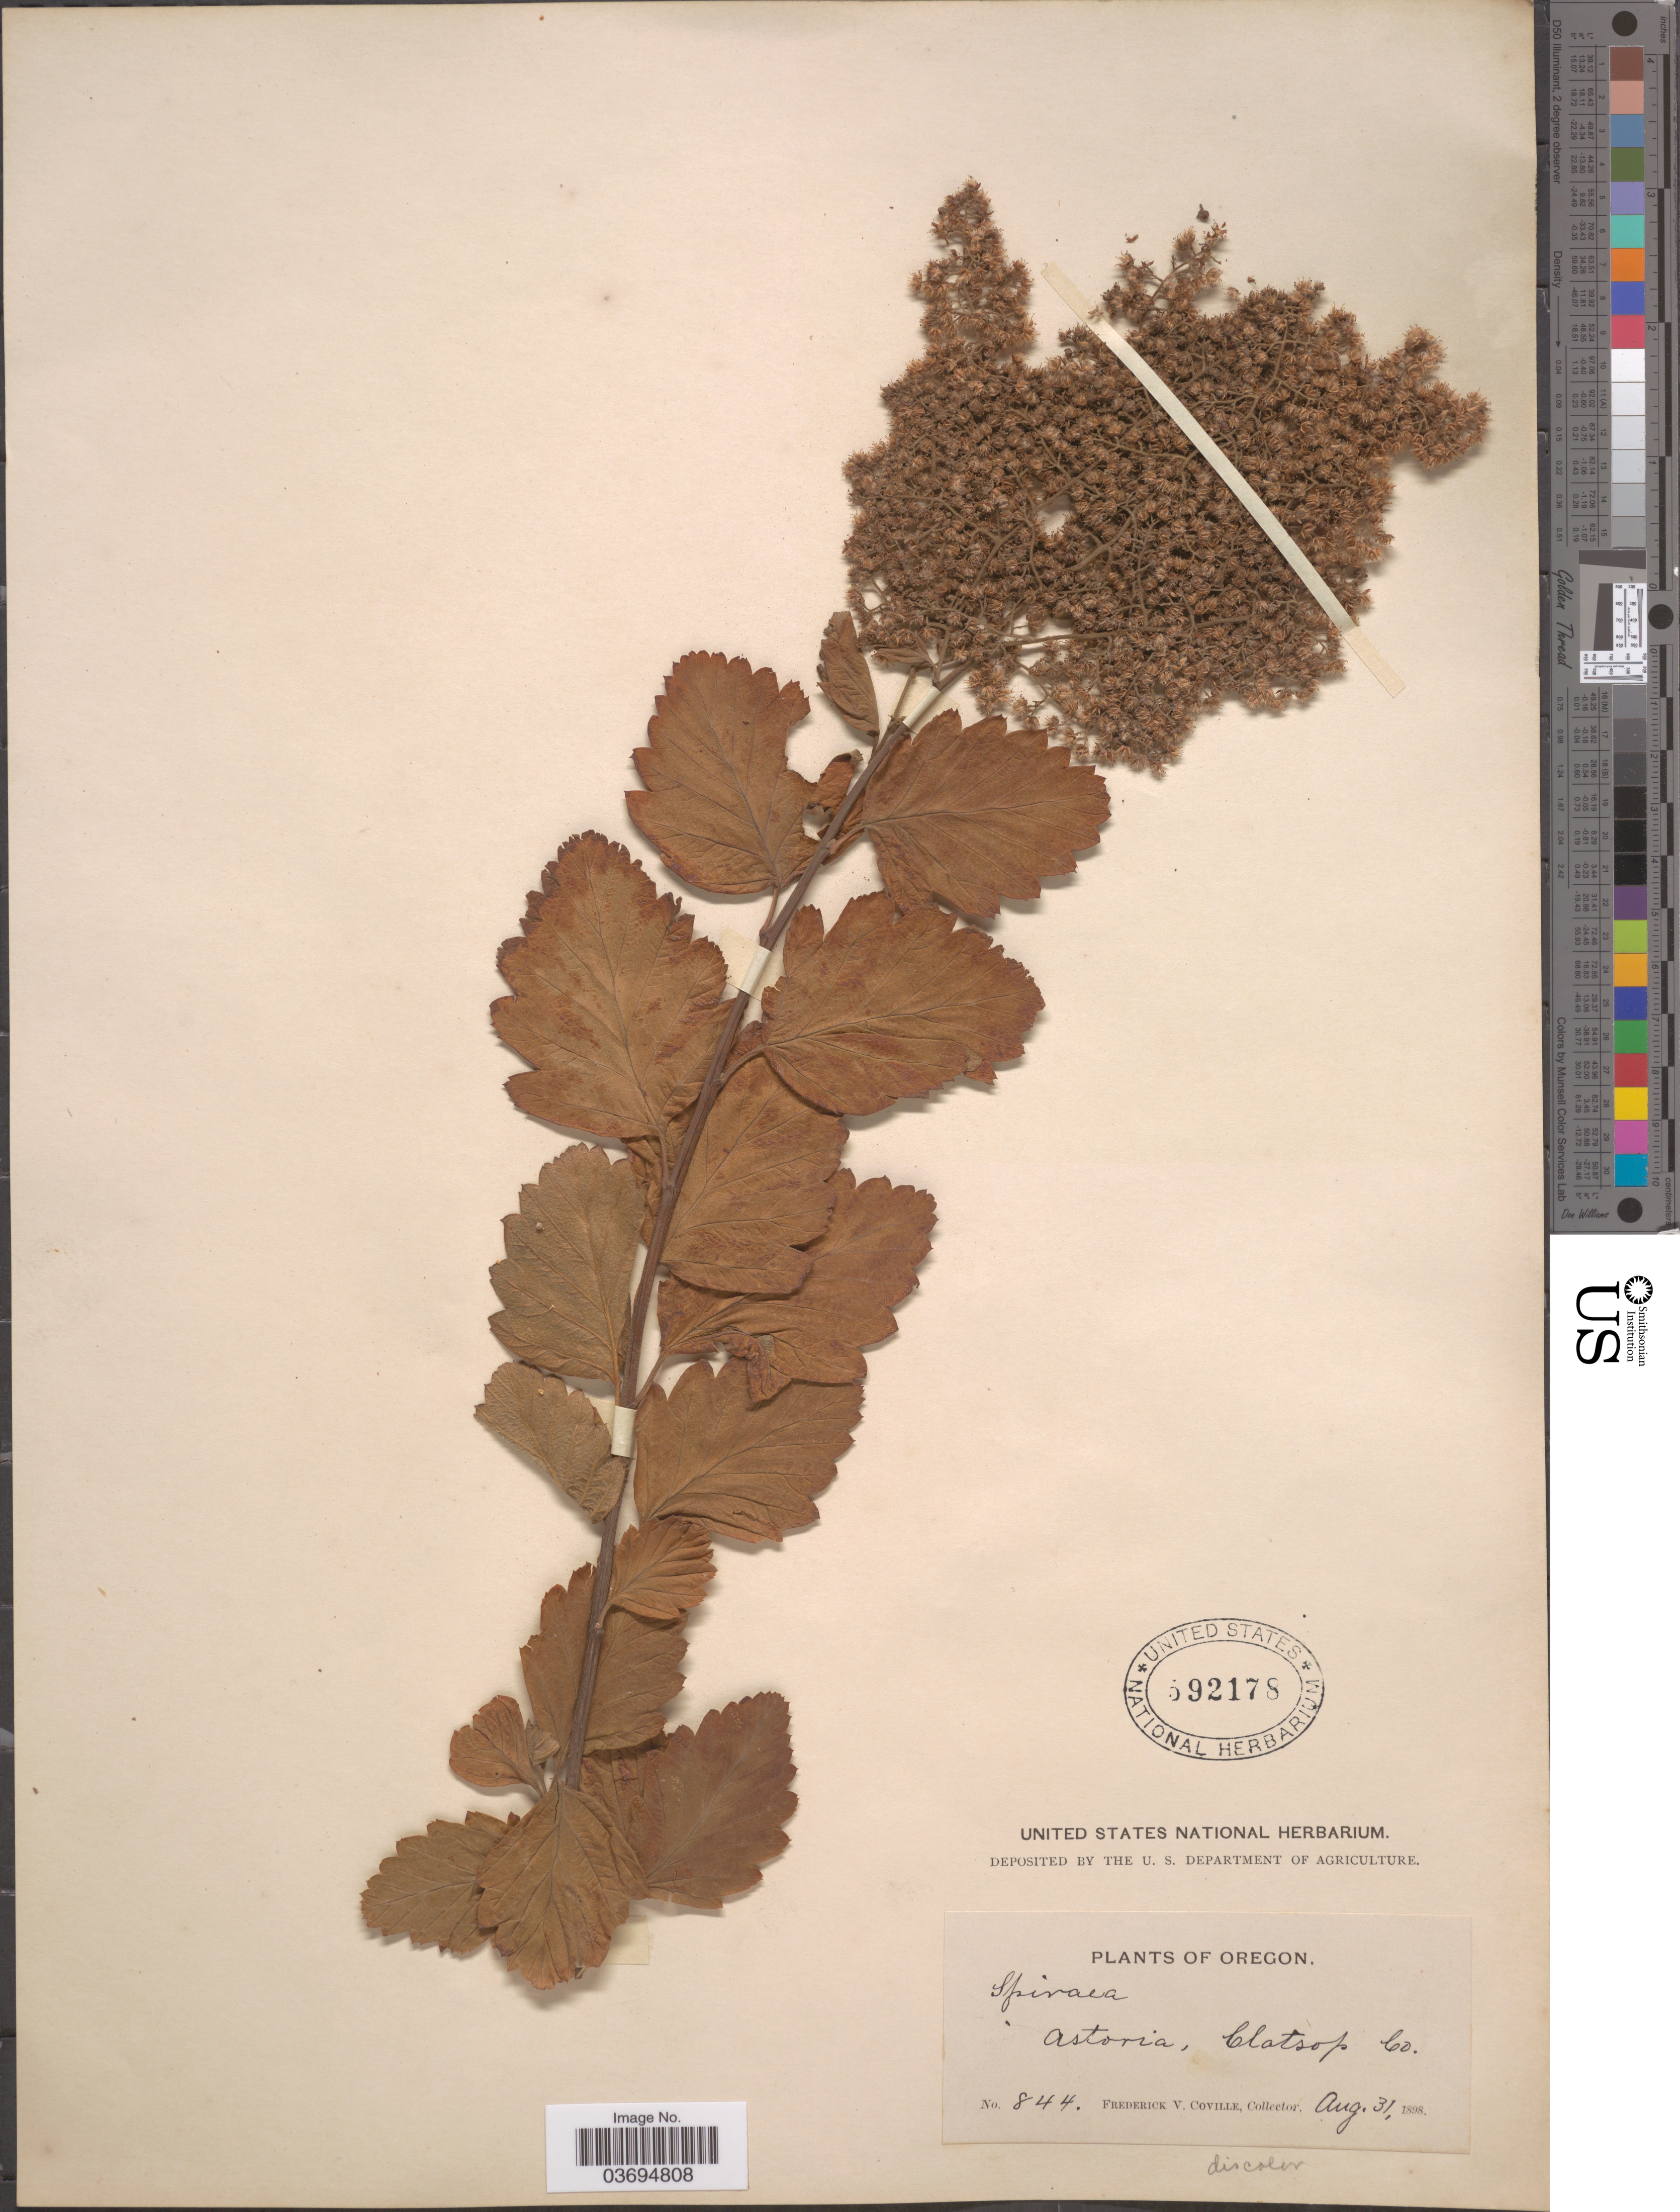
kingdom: Plantae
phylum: Tracheophyta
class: Magnoliopsida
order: Rosales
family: Rosaceae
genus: Holodiscus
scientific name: Holodiscus discolor var. discolor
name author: (Pursh) Maxim.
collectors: F. V. Coville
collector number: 844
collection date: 1898-08-31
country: United States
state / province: Oregon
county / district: Clatsop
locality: Astoria, Clatsop Co.